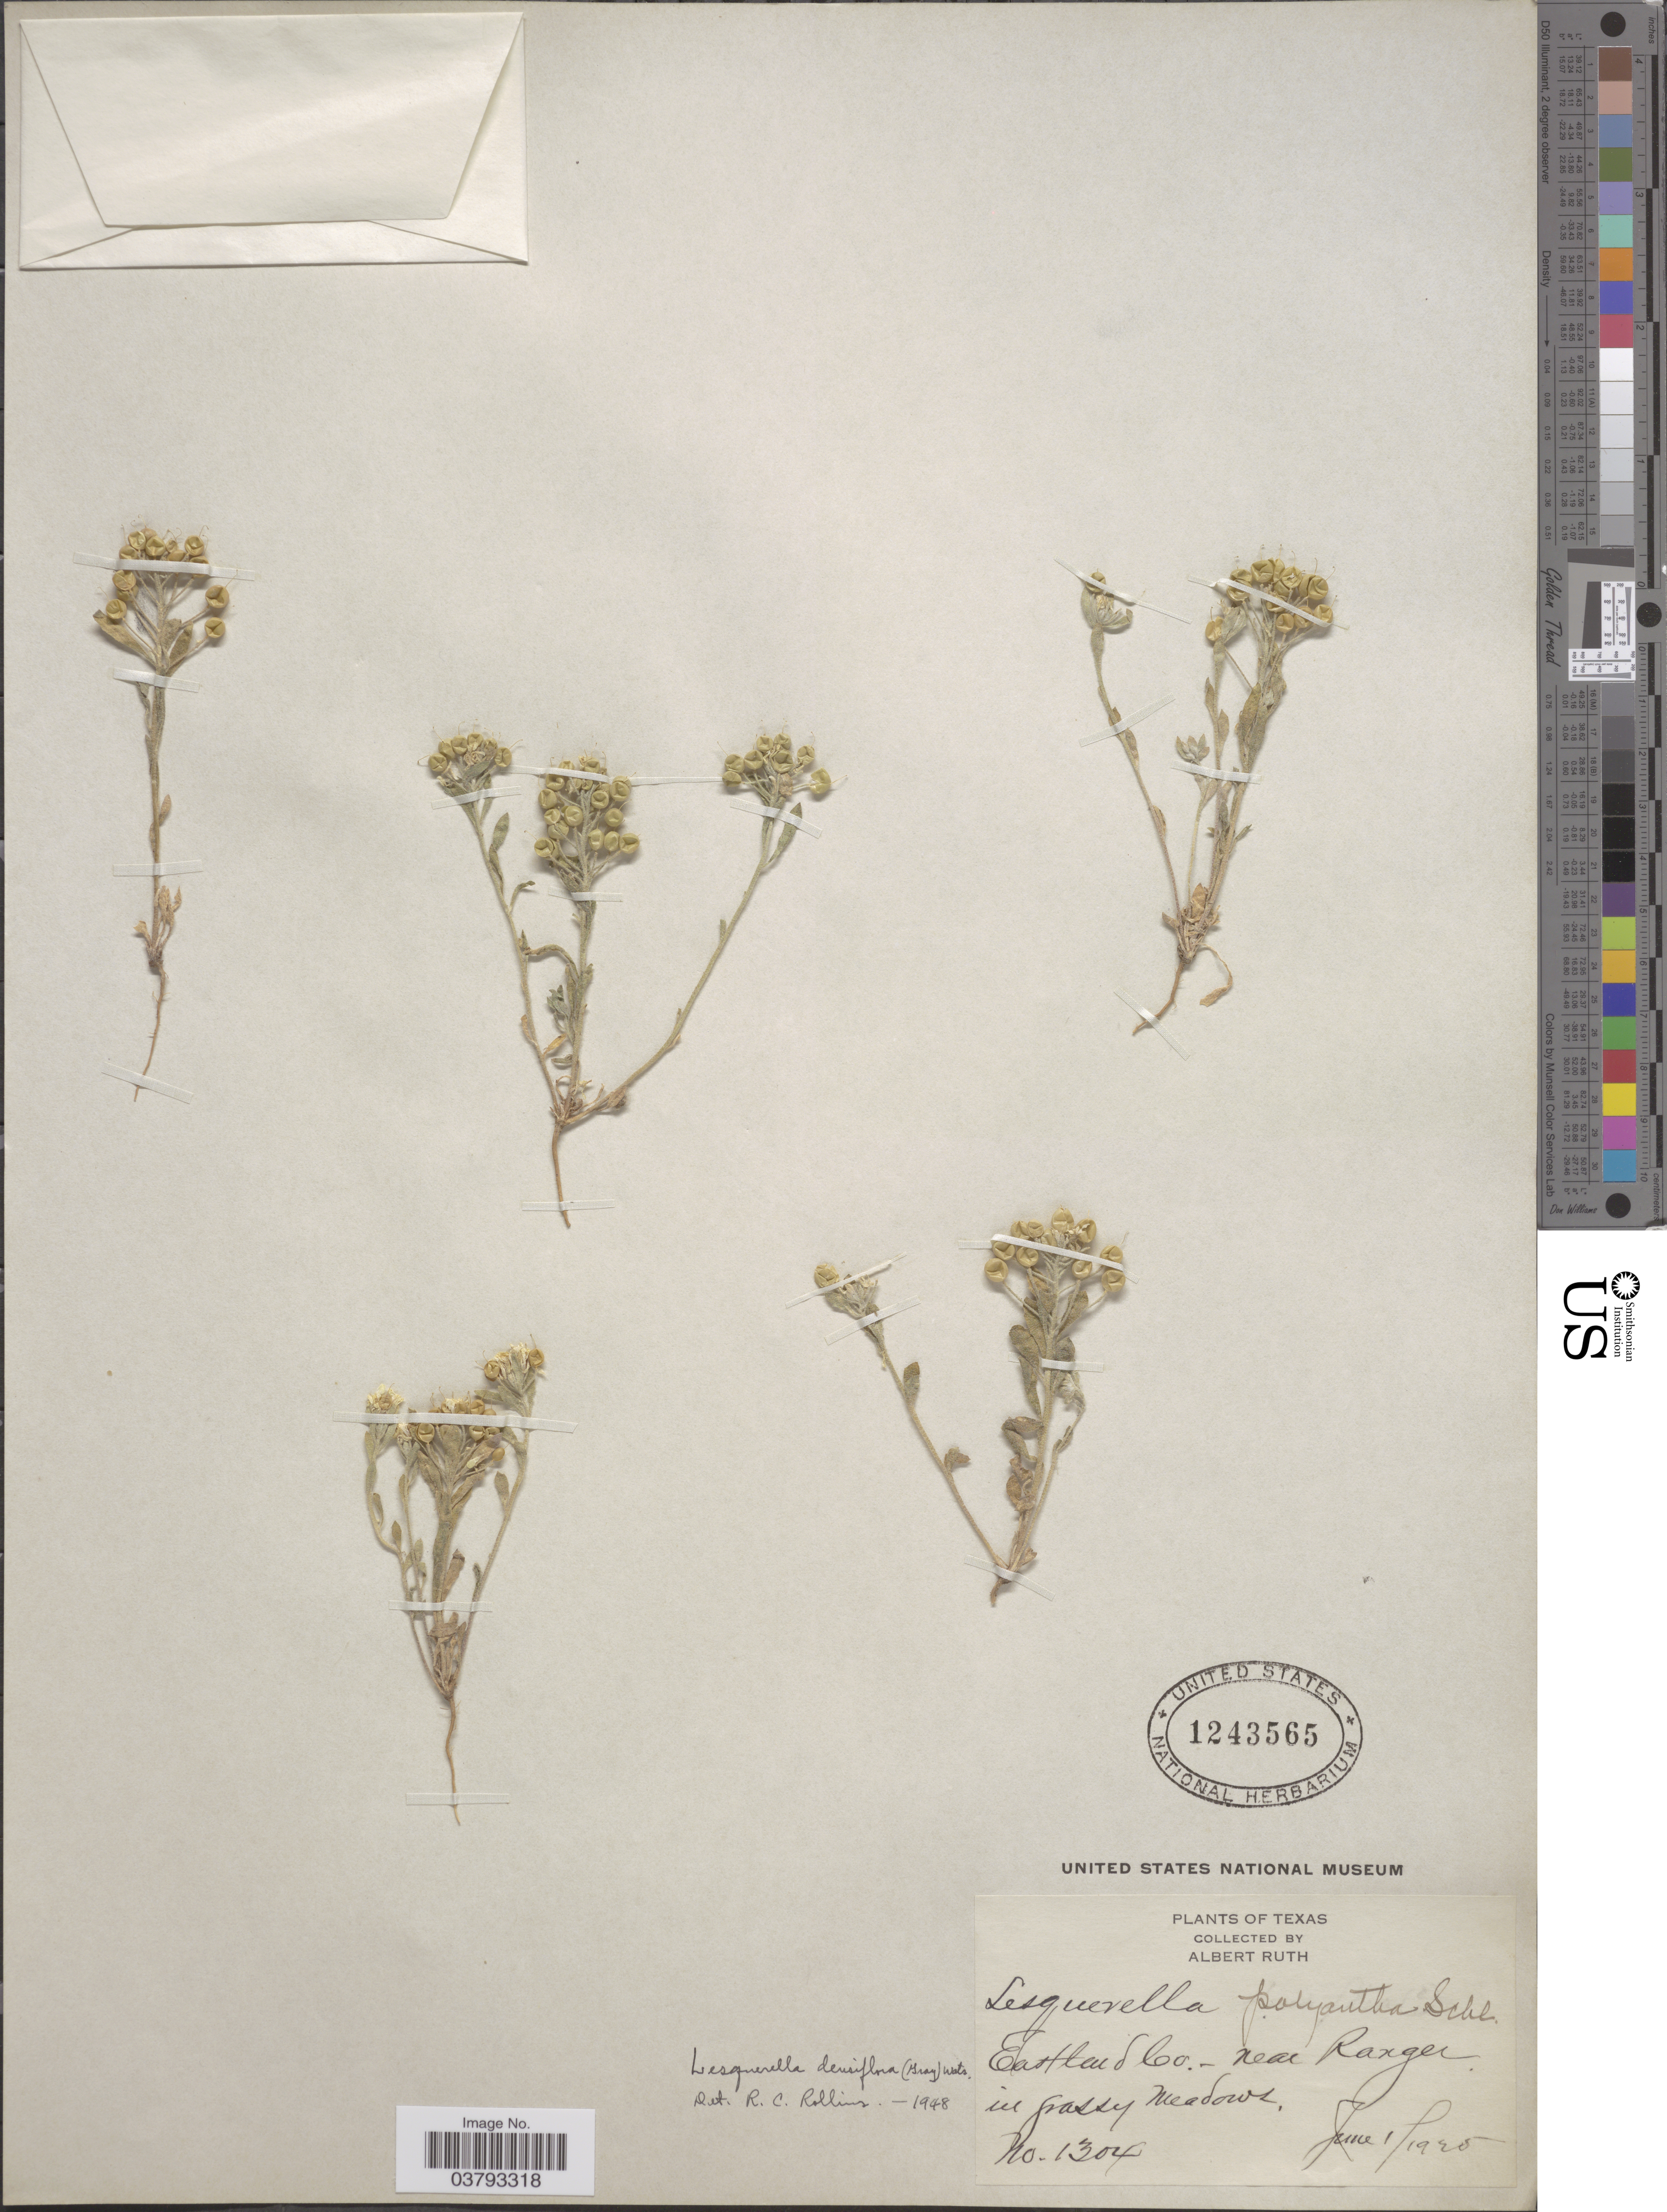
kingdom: Plantae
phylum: Tracheophyta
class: Magnoliopsida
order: Brassicales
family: Brassicaceae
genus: Lesquerella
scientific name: Lesquerella densiflora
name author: (A. Gray) S. Watson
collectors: A. Ruth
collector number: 1304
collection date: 1925-06-01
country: United States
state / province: Texas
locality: Eastland Co. - near Ranger in grassy meadows.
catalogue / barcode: US 1243565